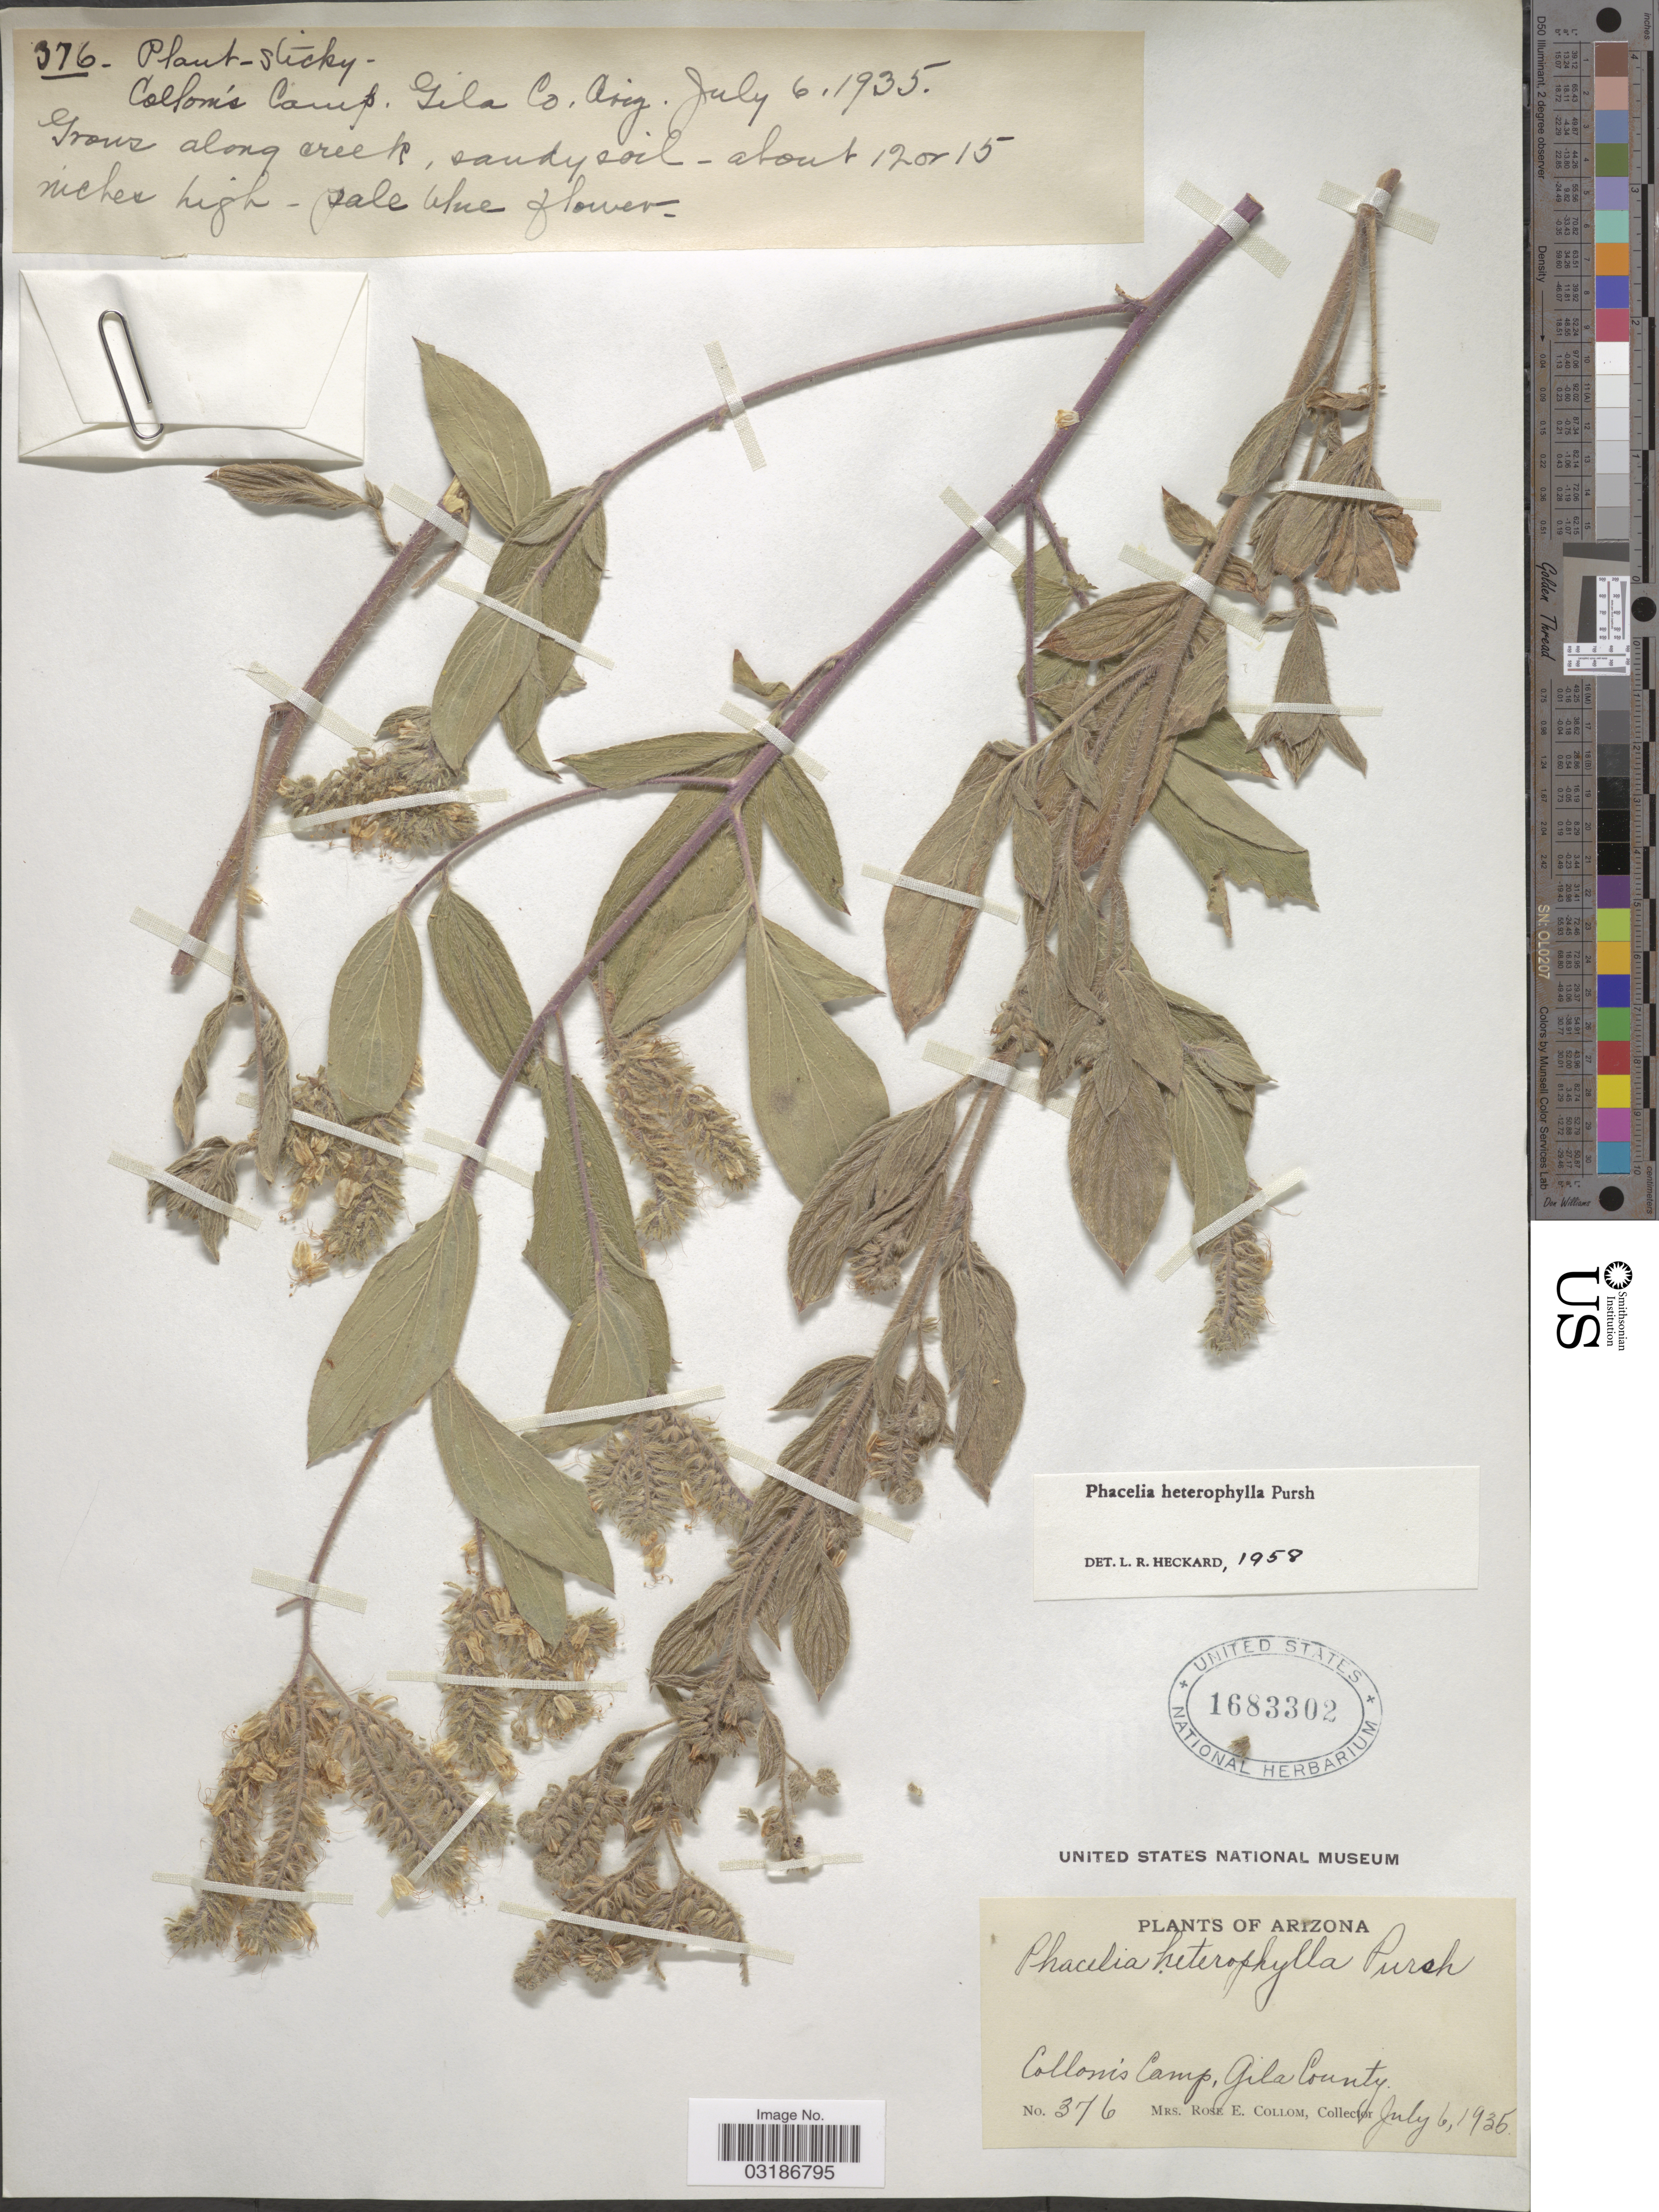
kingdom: Plantae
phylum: Tracheophyta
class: Magnoliopsida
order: Boraginales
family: Hydrophyllaceae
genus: Phacelia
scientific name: Phacelia heterophylla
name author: Pursh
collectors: R. E. Collom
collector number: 376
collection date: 1935-07-06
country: United States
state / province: Arizona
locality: Collom's Camp, Gila County.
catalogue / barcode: US 1683302